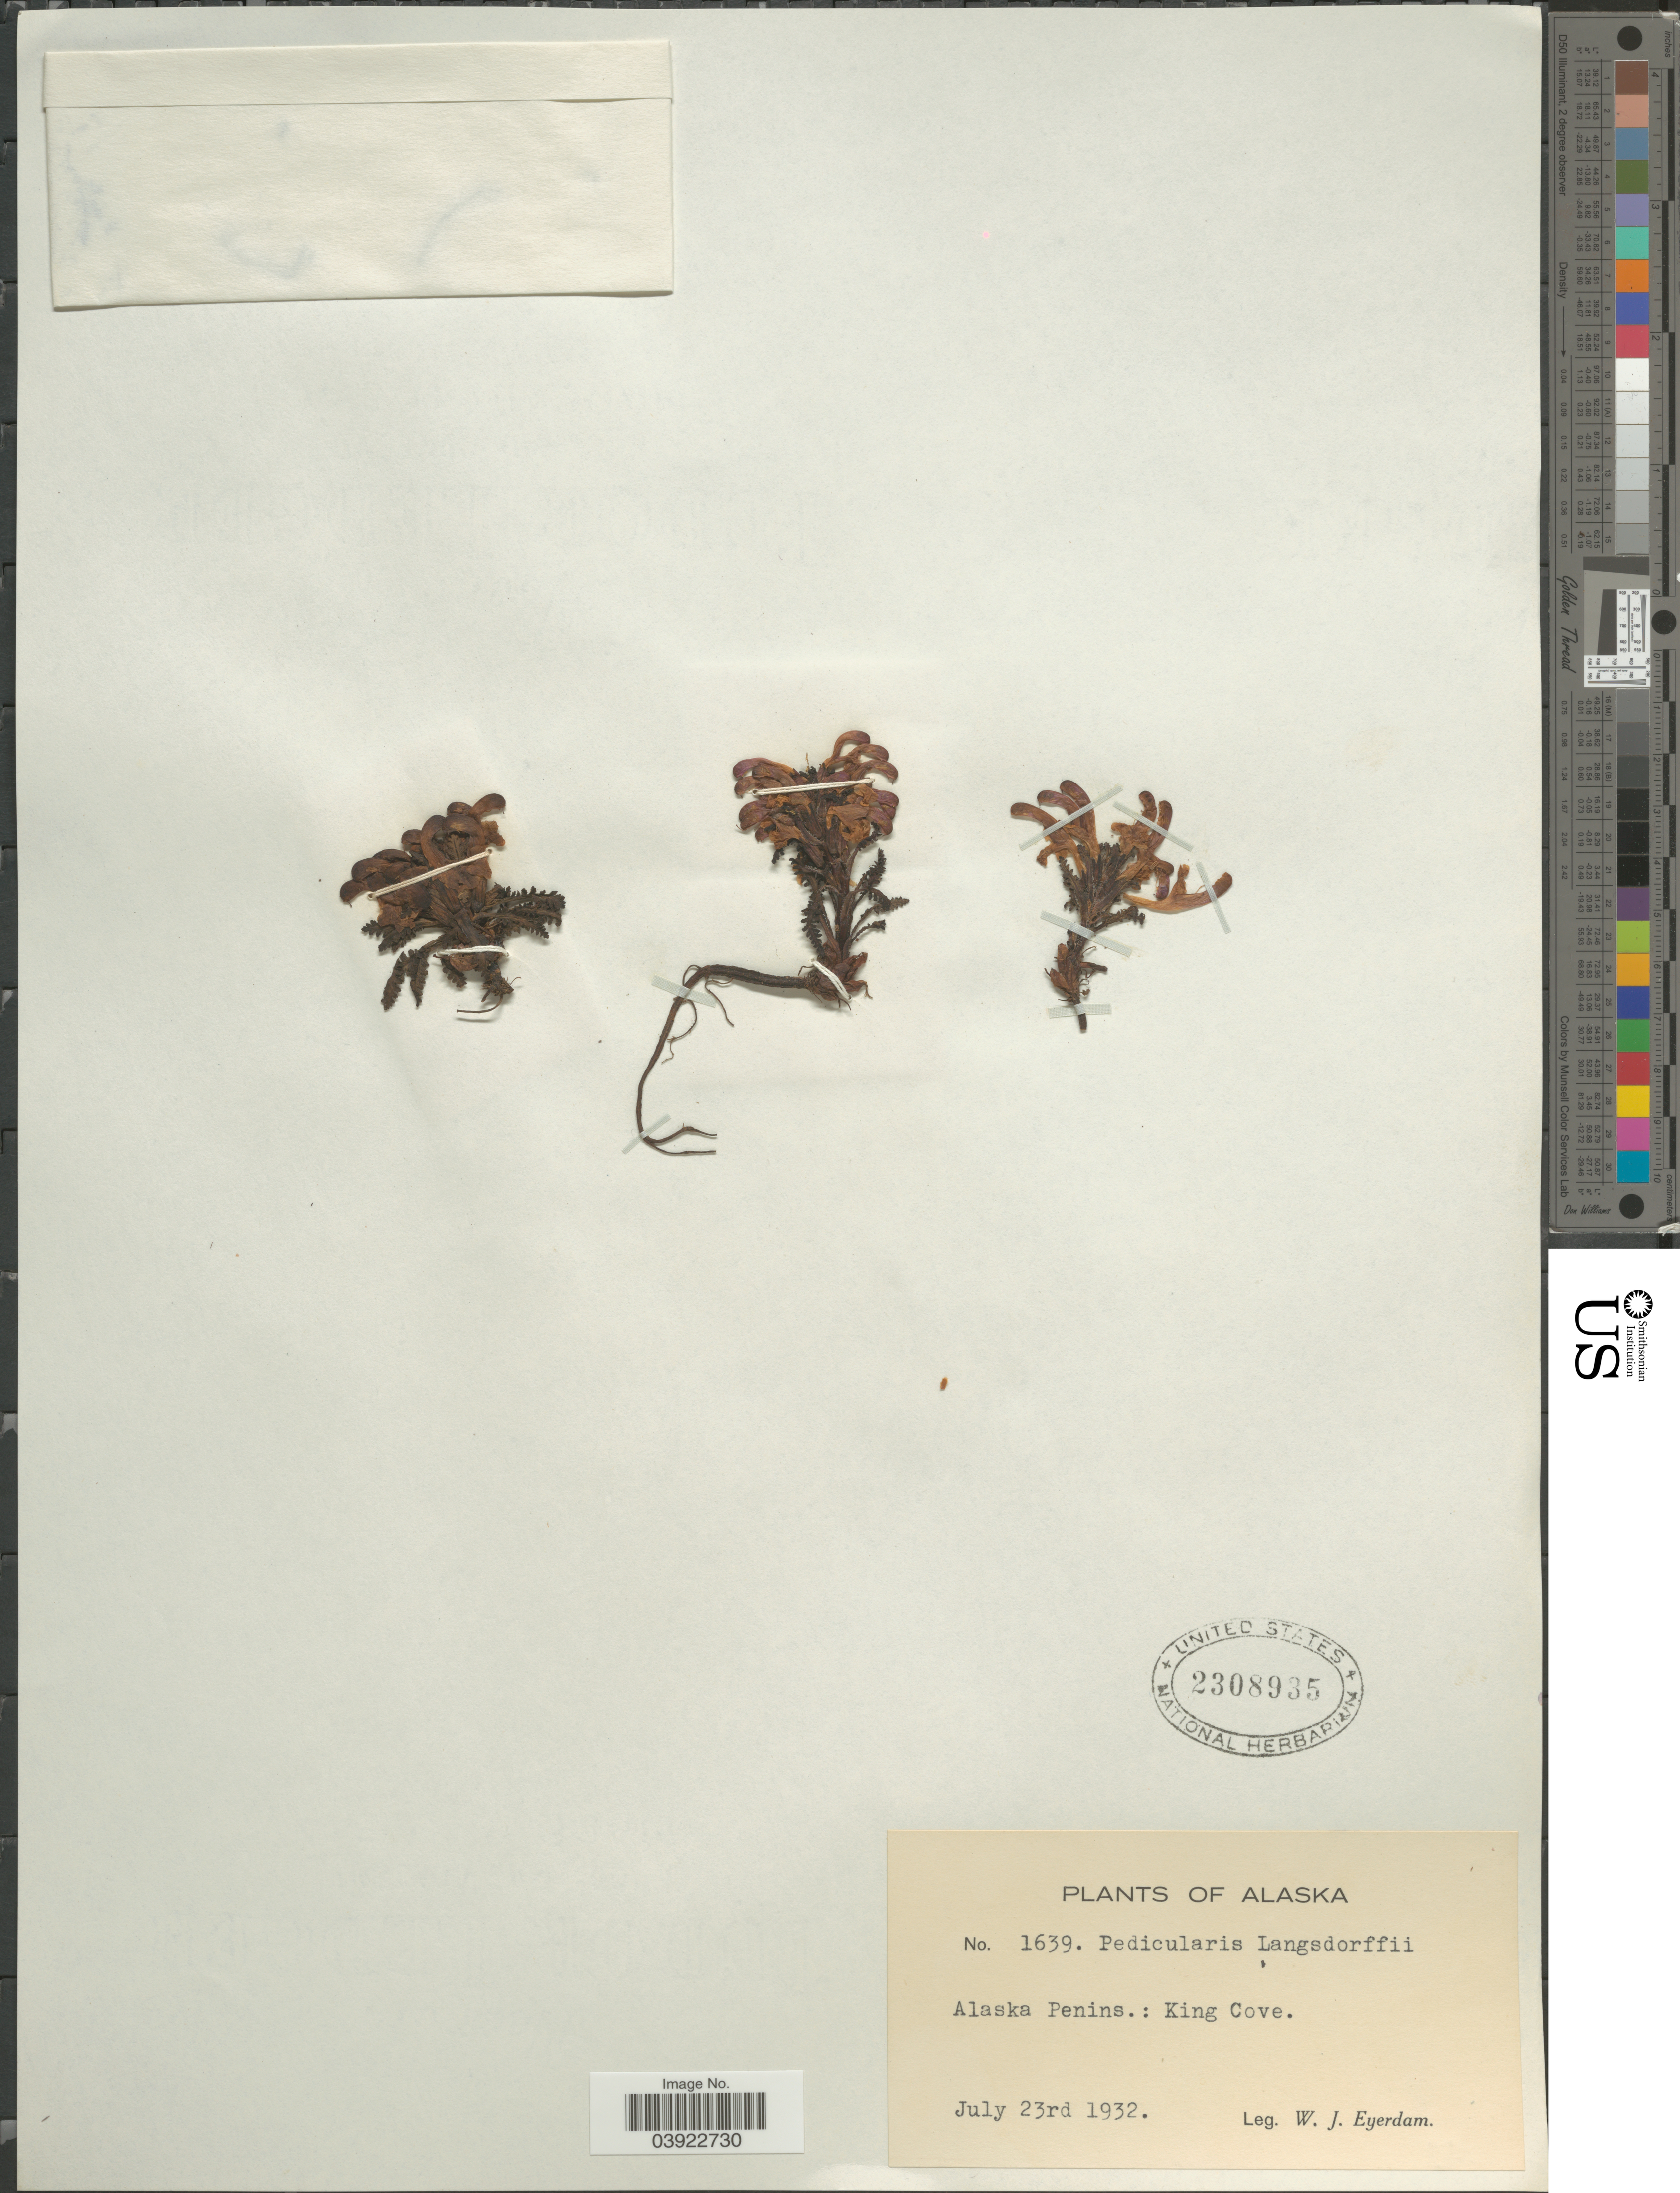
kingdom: Plantae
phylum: Tracheophyta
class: Magnoliopsida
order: Lamiales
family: Orobanchaceae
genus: Pedicularis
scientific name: Pedicularis langsdorffii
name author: Fisch. ex Steven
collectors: W. J. Eyerdam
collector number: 1639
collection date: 1932-07-23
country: United States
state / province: Alaska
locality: Alaska Penins.: King Cove.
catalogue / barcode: US 2308935